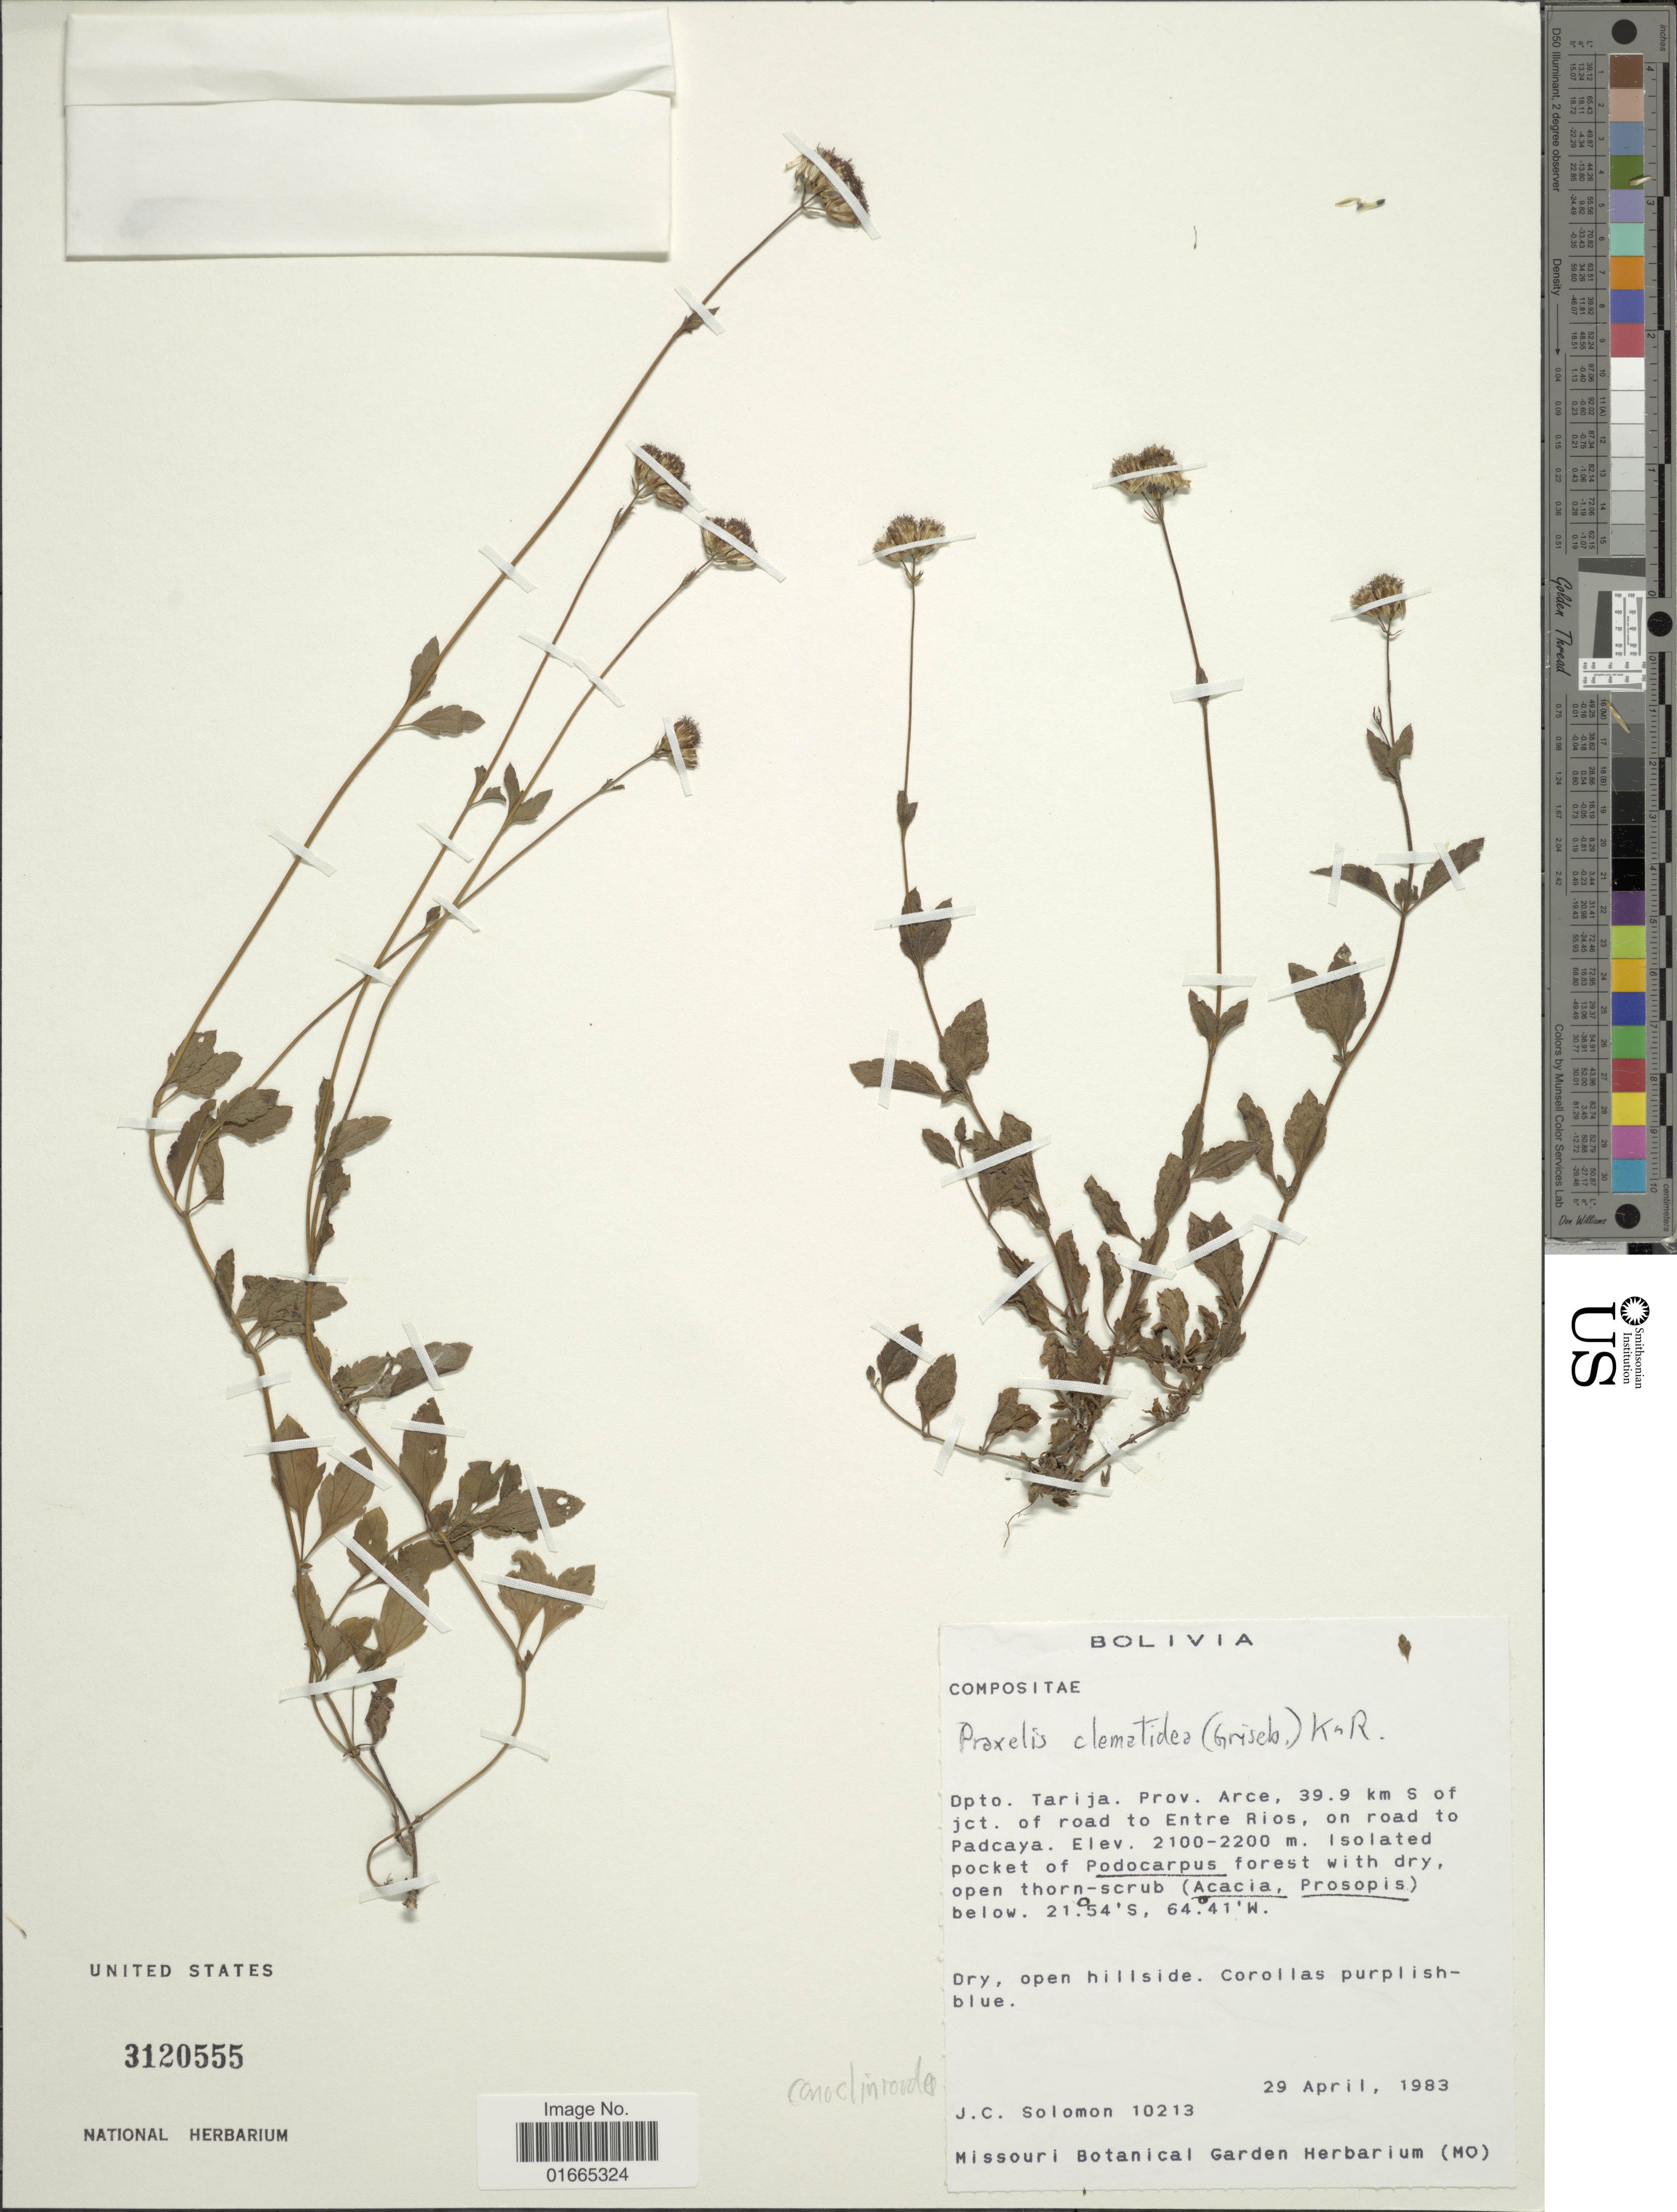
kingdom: Plantae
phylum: Tracheophyta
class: Magnoliopsida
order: Asterales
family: Asteraceae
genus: Praxelis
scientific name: Praxelis conoclinanthia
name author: (Hieron.) R.M. King & H. Rob.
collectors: J. C. Solomon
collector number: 10213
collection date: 1983-04-29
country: Bolivia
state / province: Tarija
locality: Dpto. Tarija. Prov. Arce, 39.9 km S of jct. of road to Entre Rios, on road to Padcaya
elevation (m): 2100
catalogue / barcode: US 3120555